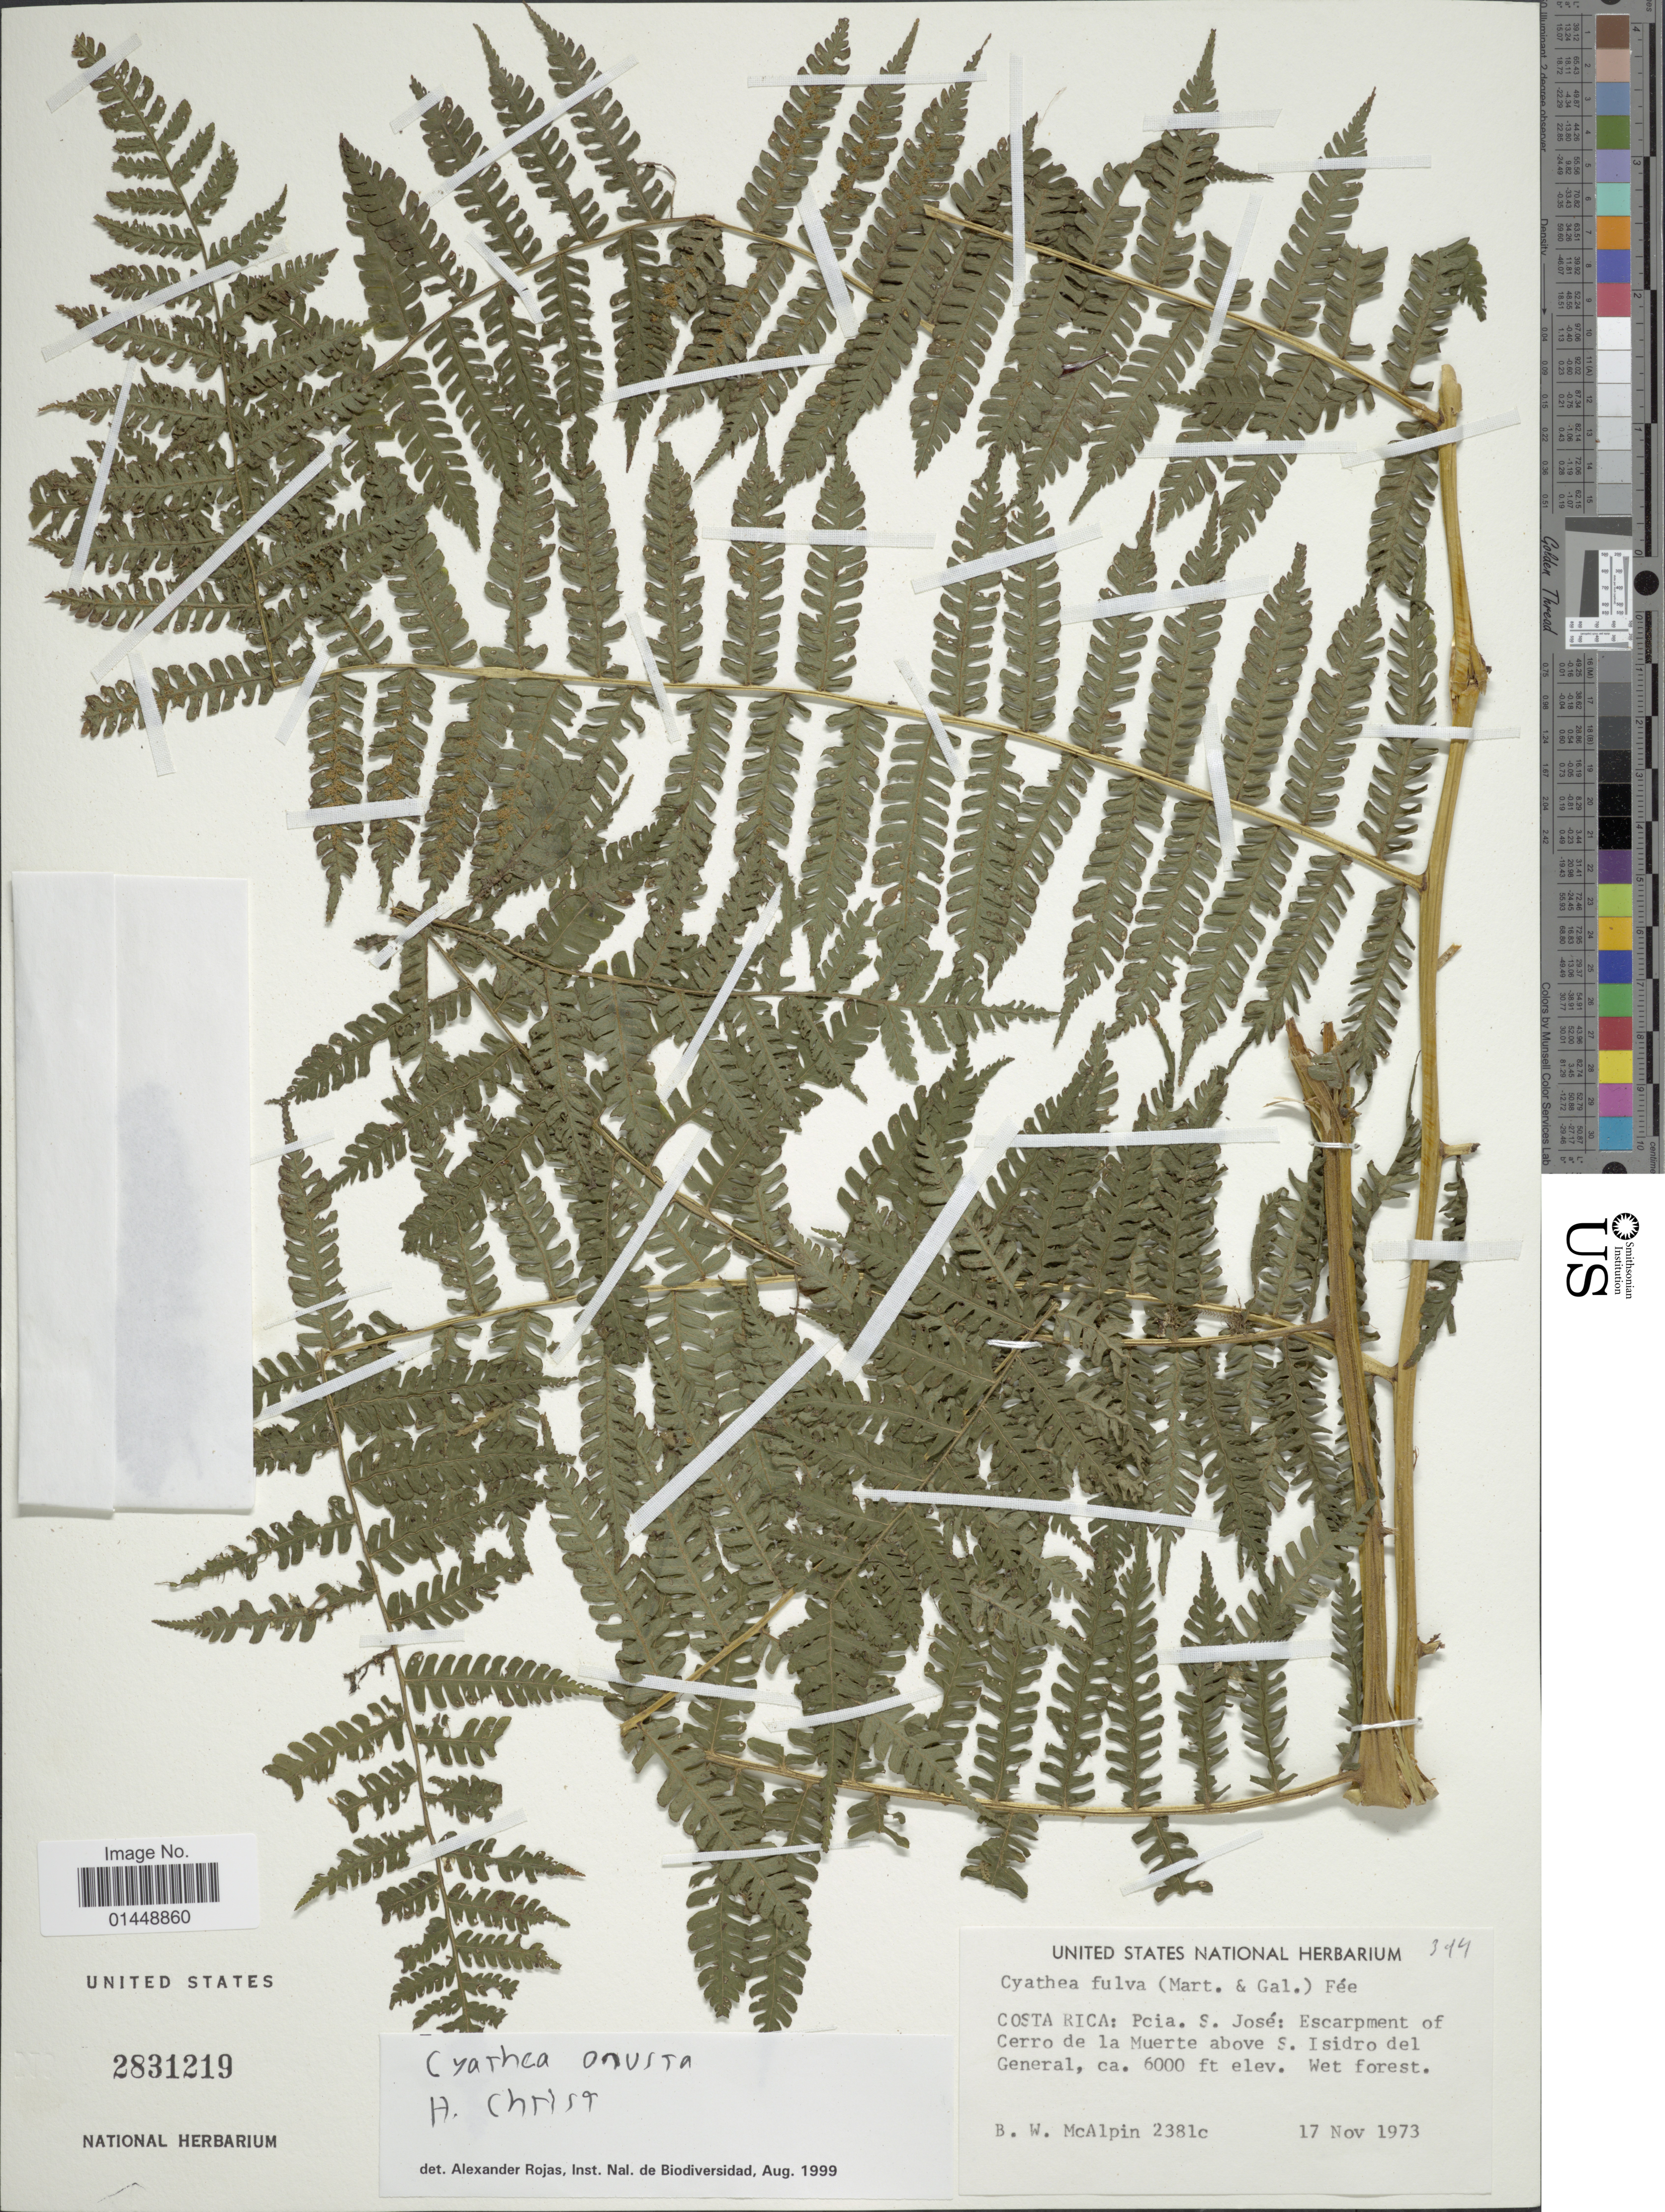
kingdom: Plantae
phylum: Tracheophyta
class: Polypodiopsida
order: Cyatheales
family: Cyatheaceae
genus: Cyathea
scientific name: Cyathea fulva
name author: (M. Martens & Galeotti) Fée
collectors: B. W. McAlpin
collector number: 2381c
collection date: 1973-11-17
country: Costa Rica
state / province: San José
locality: Costa Rica: Pcia. S. José: Escarpment of Cerro de la Muerte above S. Isidro del General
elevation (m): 1829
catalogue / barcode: US 2831219